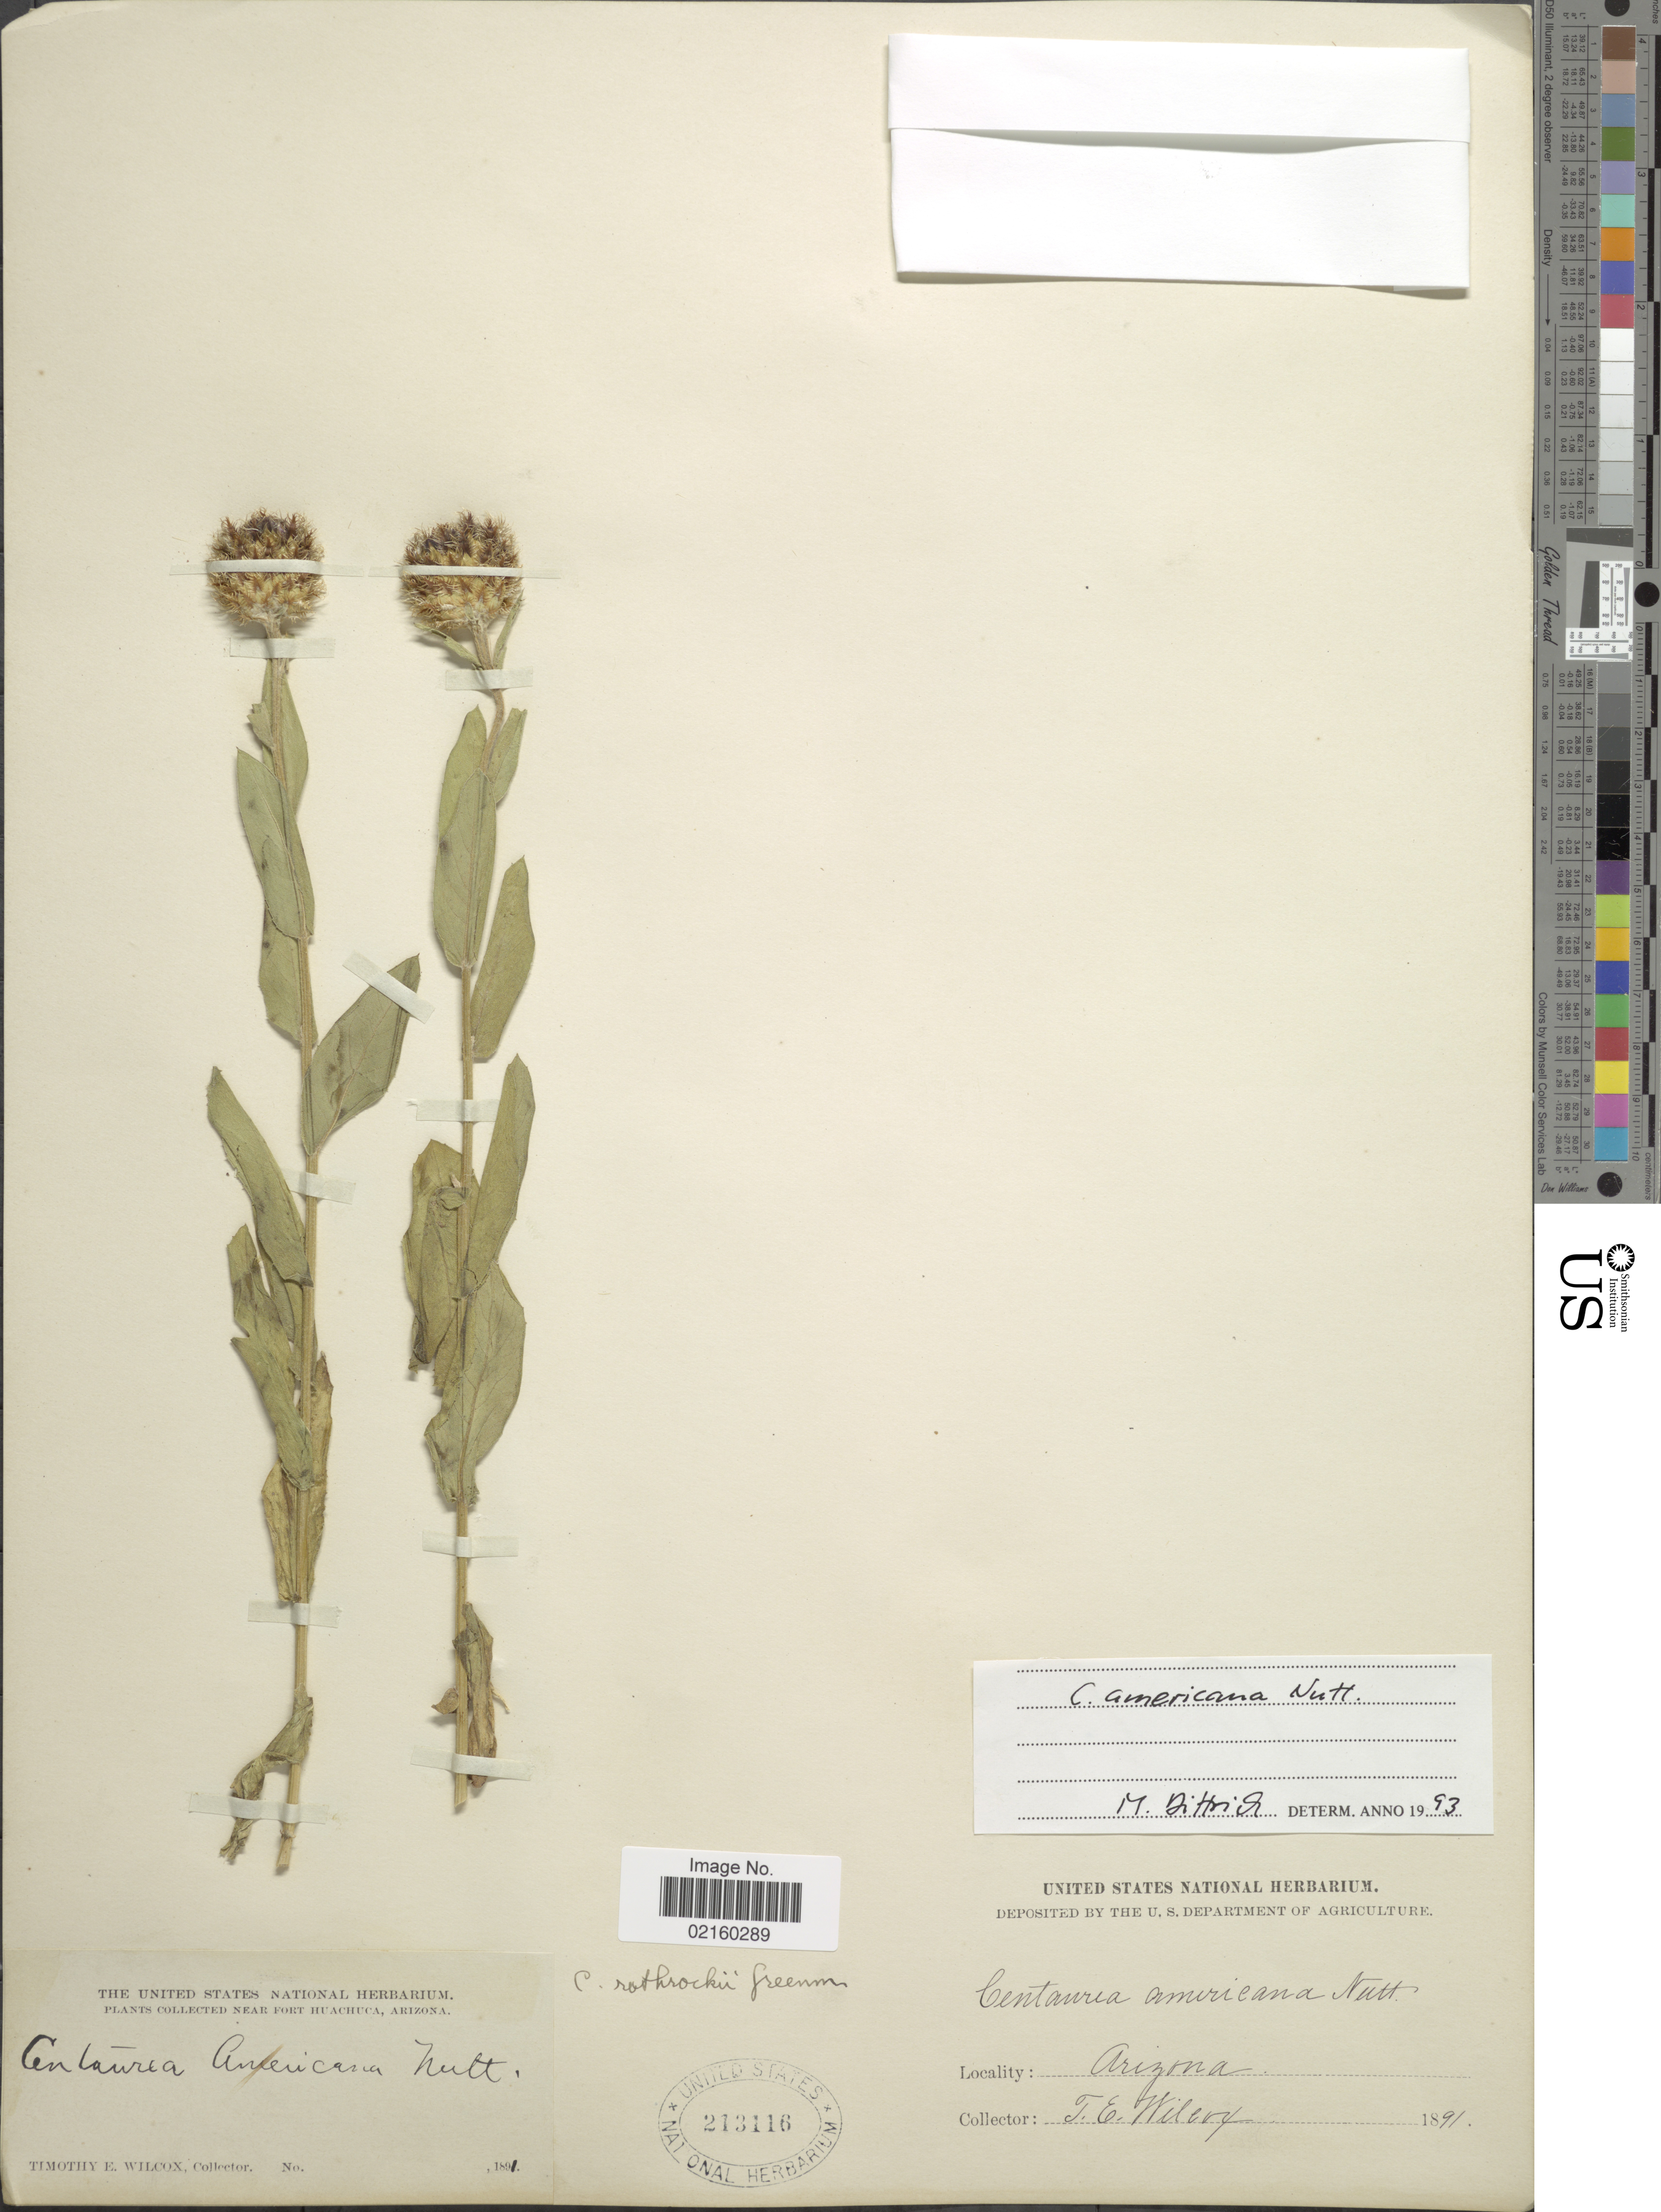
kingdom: Plantae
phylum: Tracheophyta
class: Magnoliopsida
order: Asterales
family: Asteraceae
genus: Plectocephalus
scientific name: Plectocephalus americanus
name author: (Nutt.) D. Don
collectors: T. E. Wilcox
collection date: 1891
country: United States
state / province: Arizona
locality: Near Fort Huachuca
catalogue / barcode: US 213116